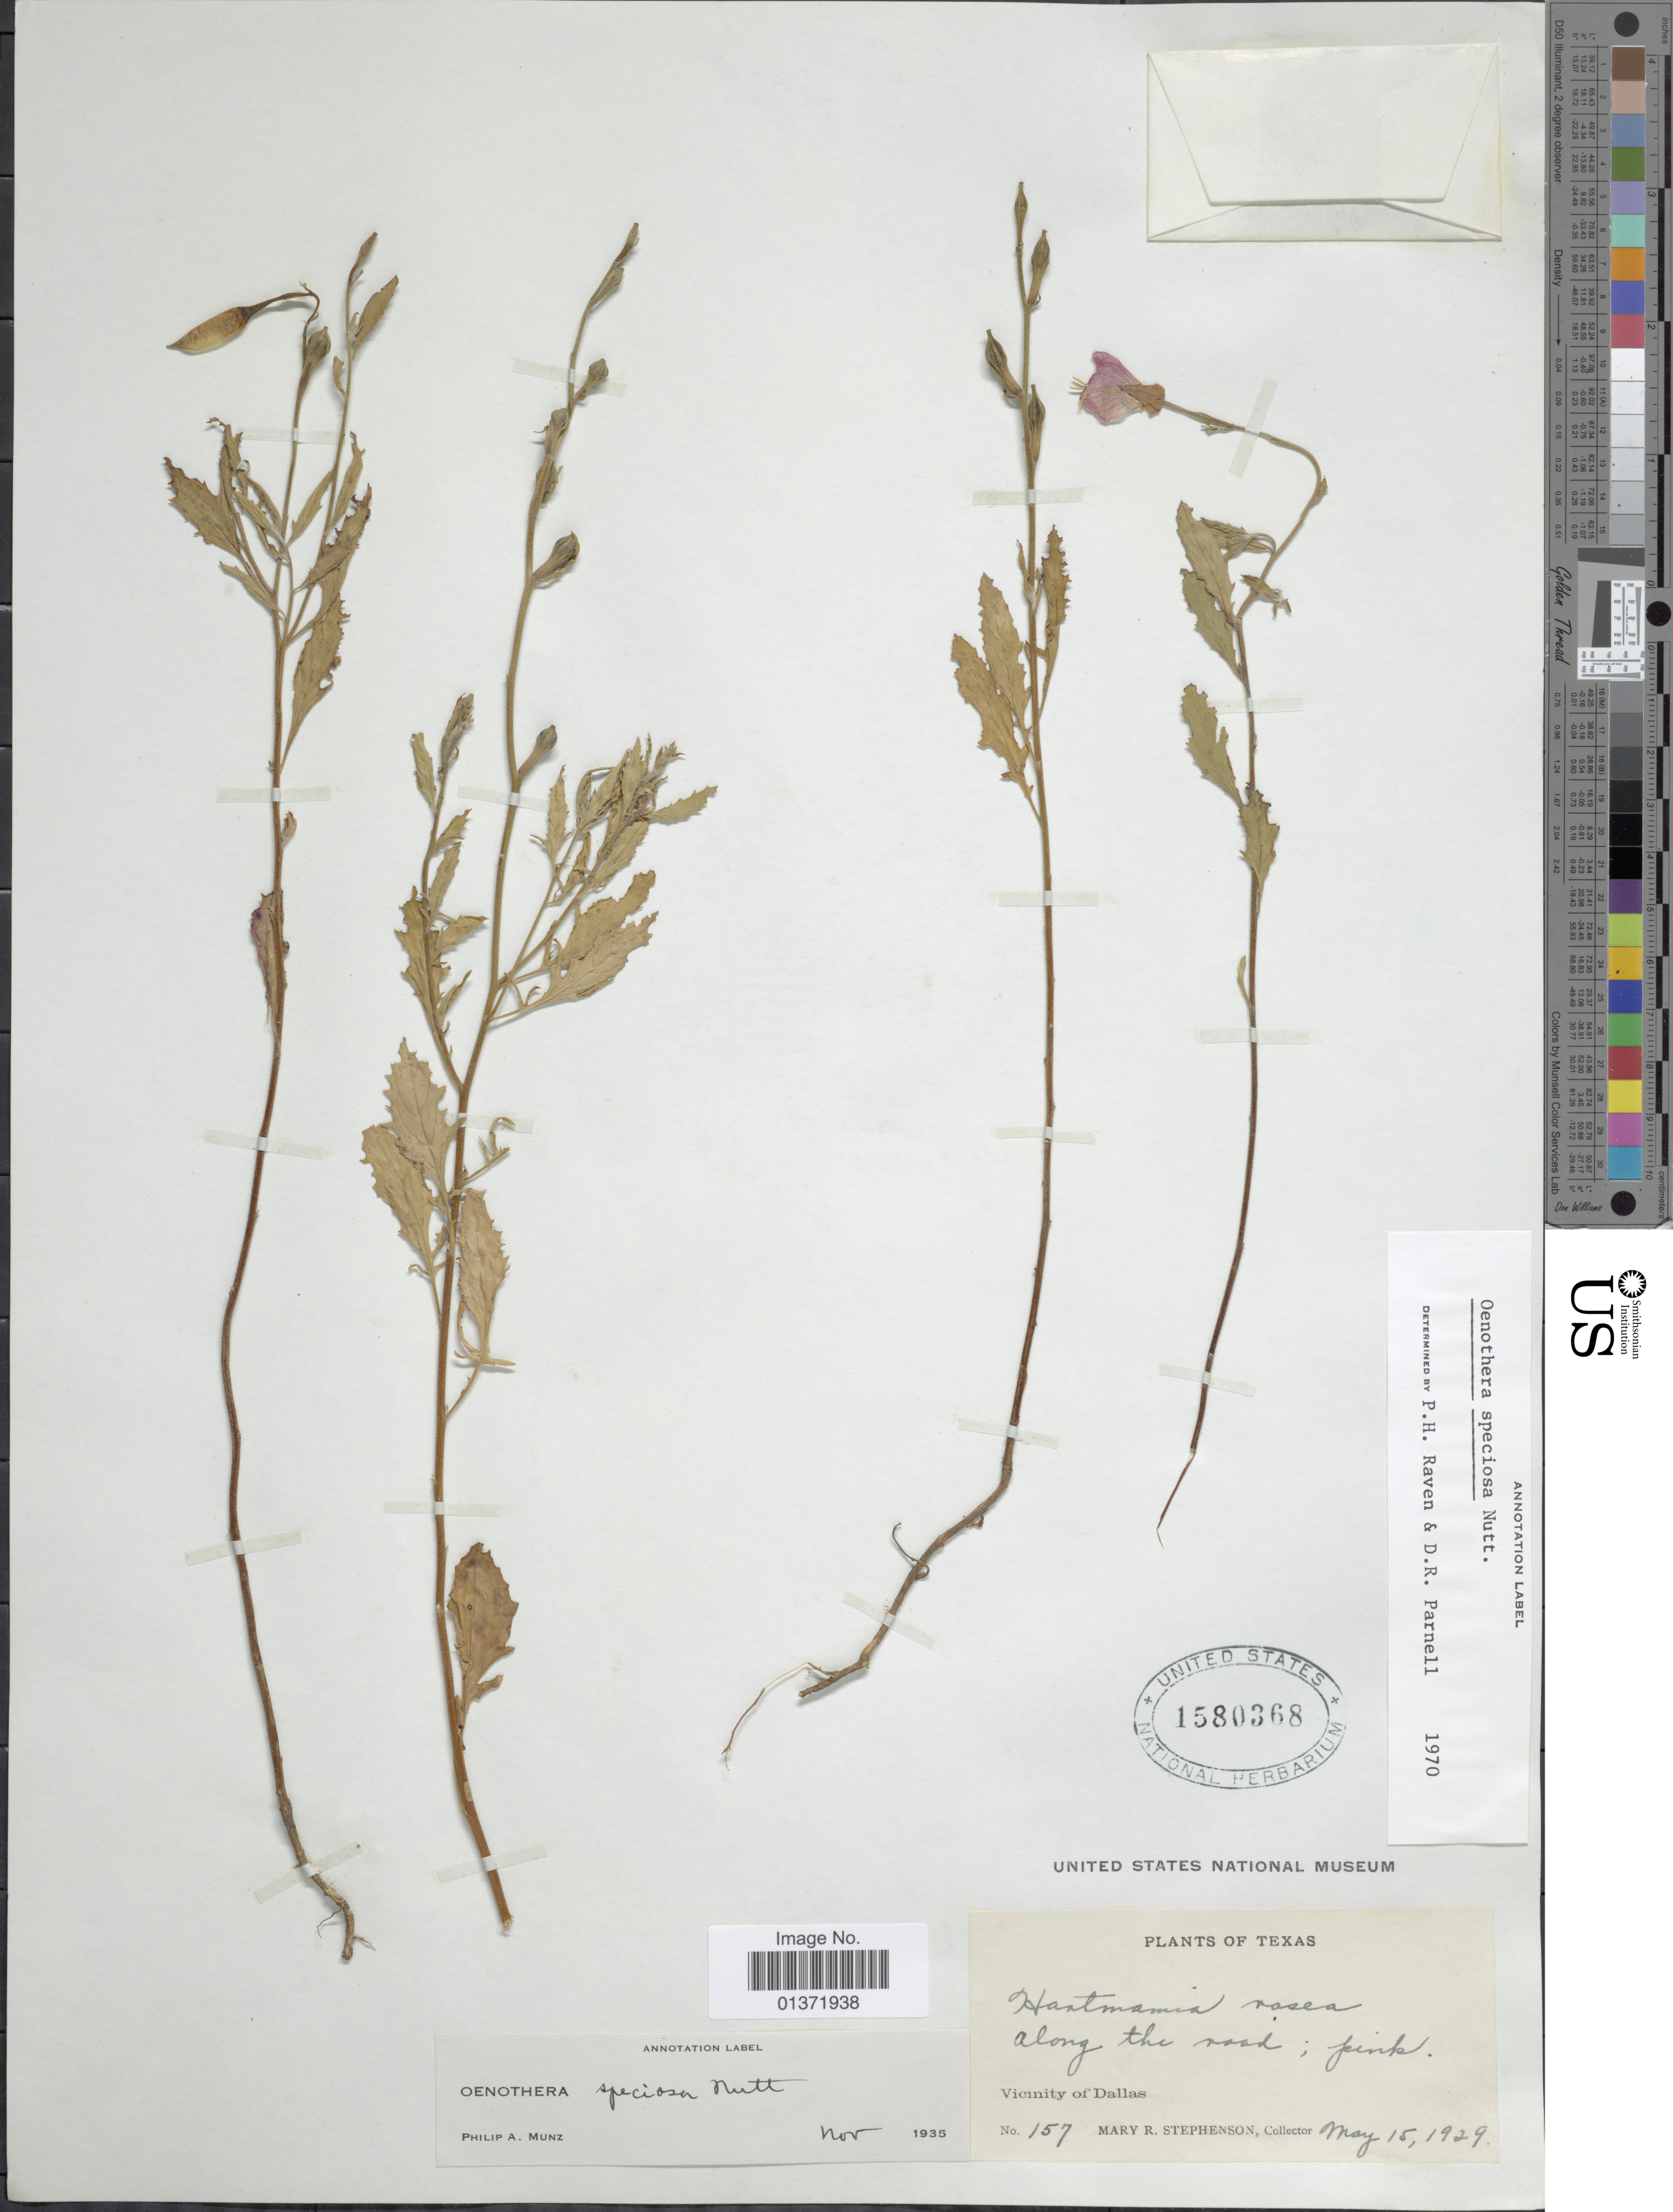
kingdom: Plantae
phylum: Tracheophyta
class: Magnoliopsida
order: Myrtales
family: Onagraceae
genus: Oenothera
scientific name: Oenothera speciosa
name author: Nutt.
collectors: M. Stephenson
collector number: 157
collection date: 1929-05-15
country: United States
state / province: Texas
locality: Vicinity of Dallas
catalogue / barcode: US 1580368